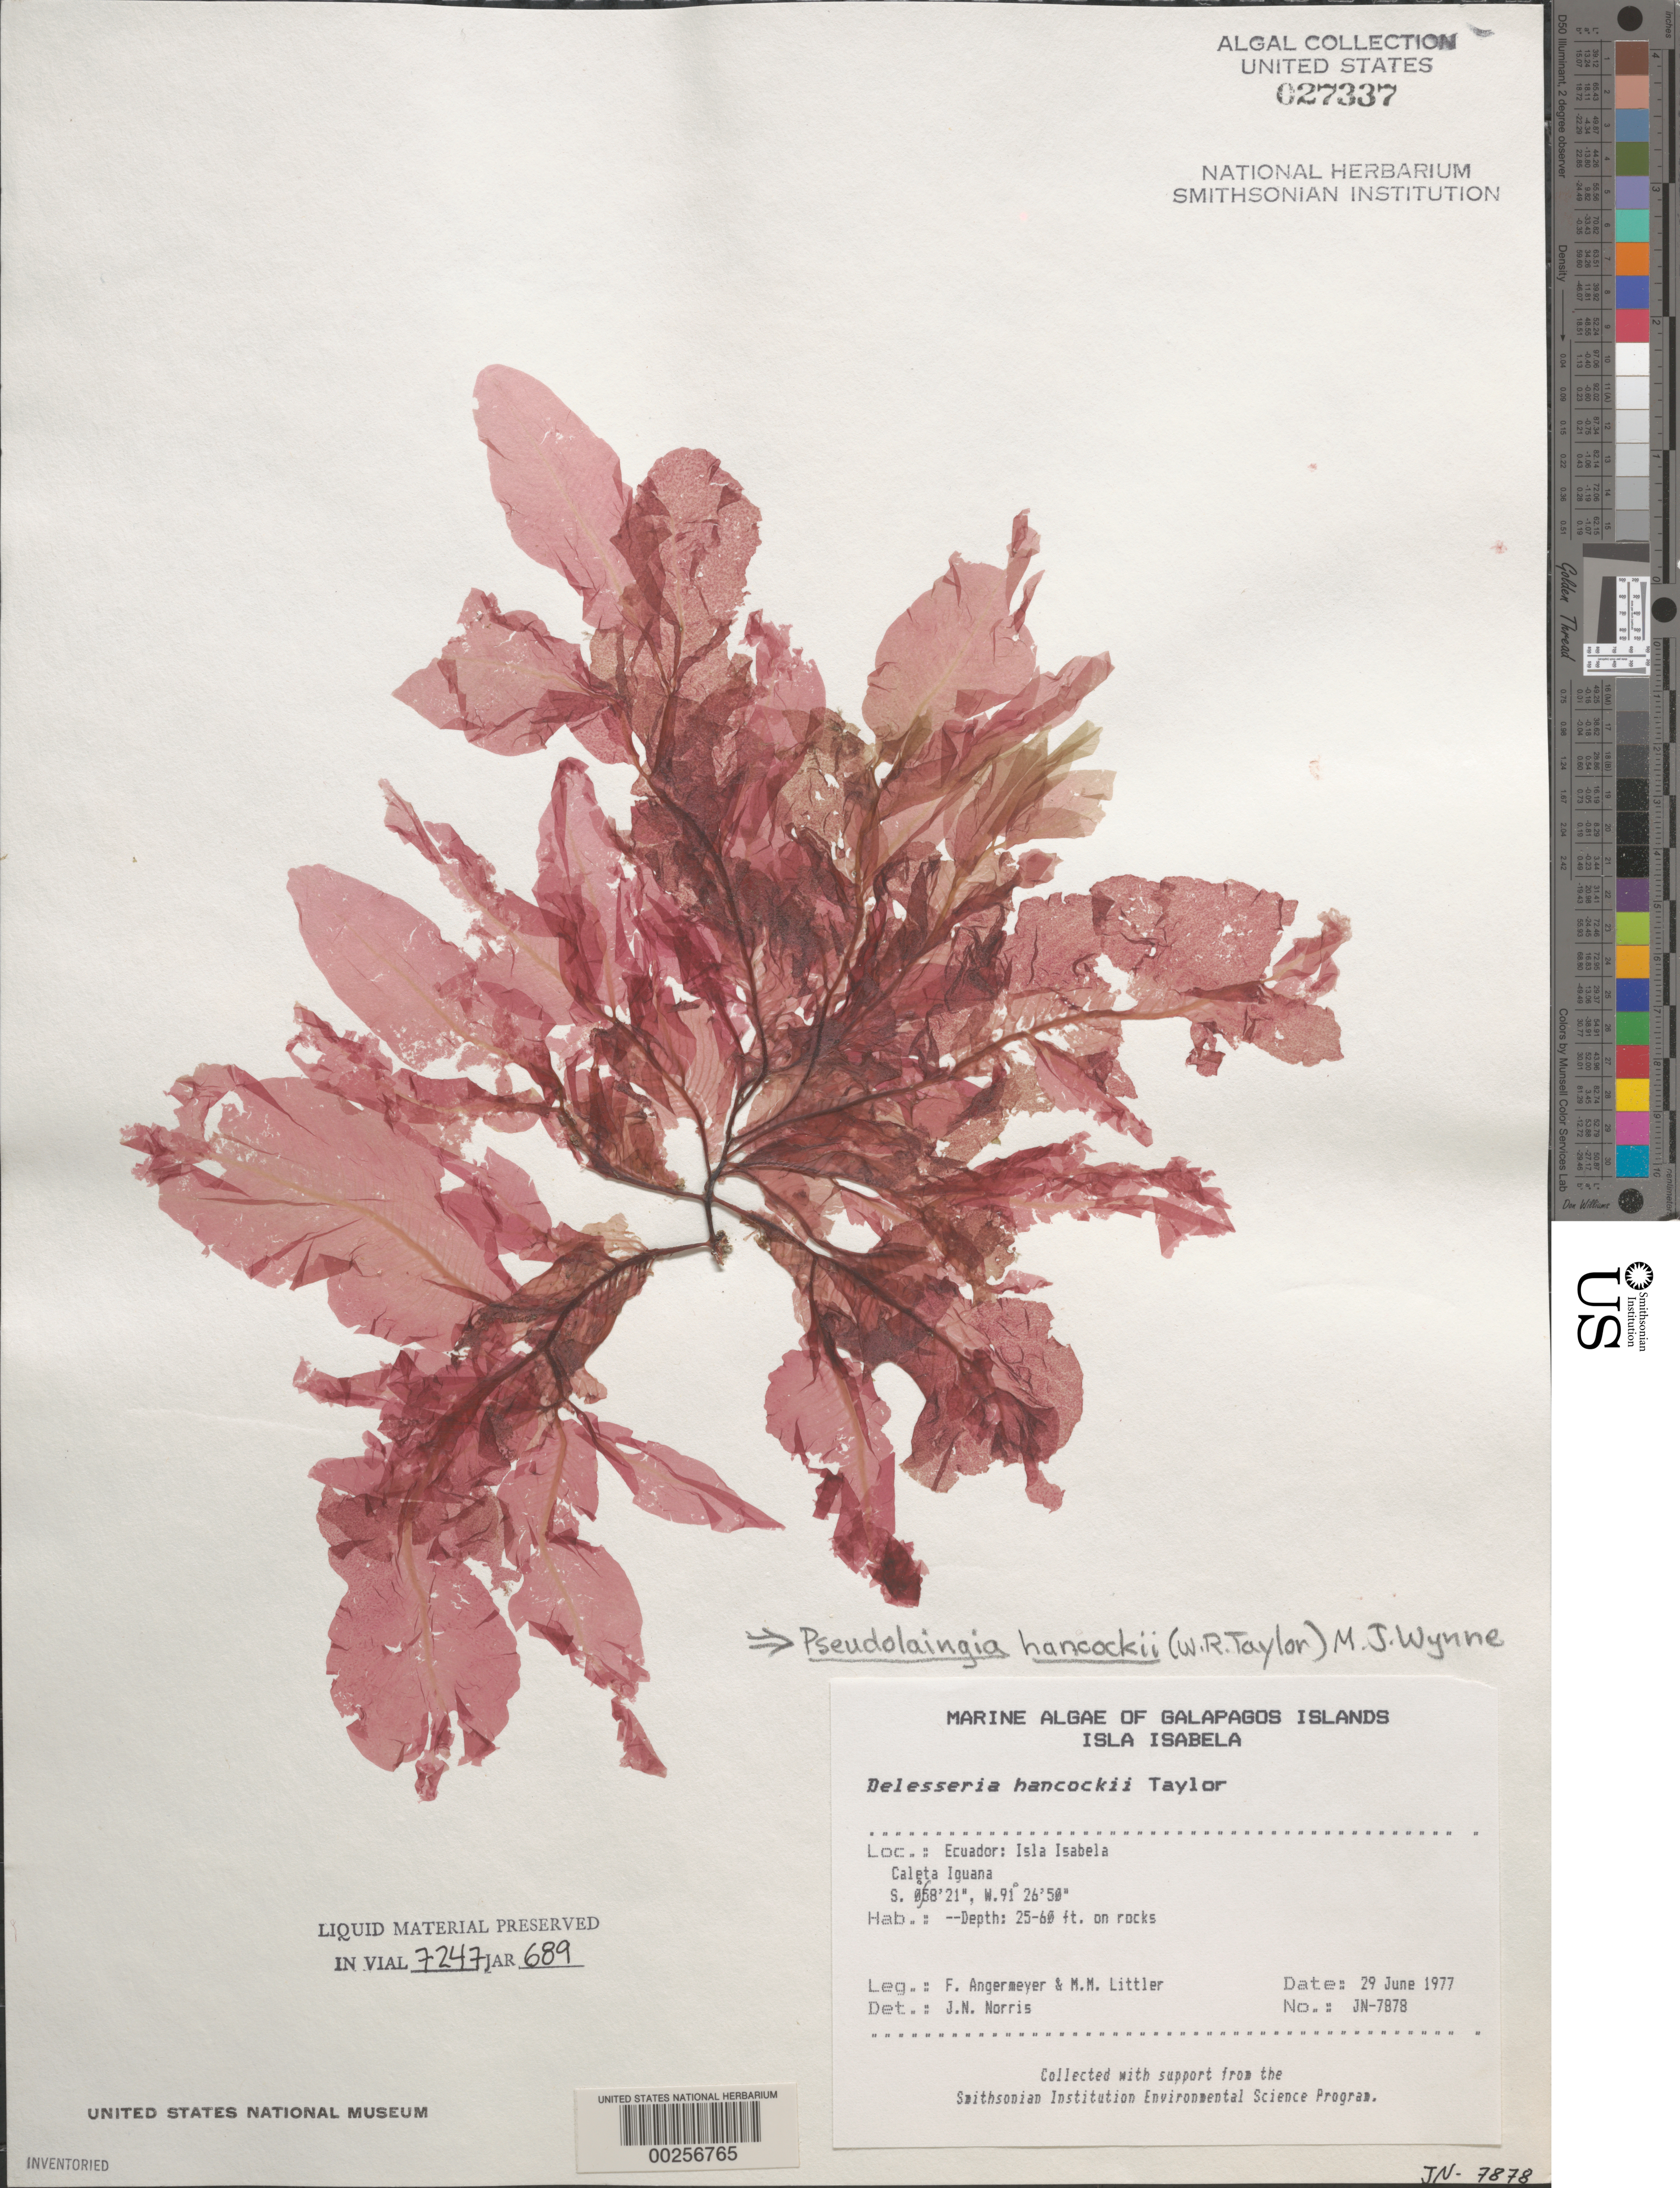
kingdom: Plantae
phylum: Rhodophyta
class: Florideophyceae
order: Ceramiales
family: Delesseriaceae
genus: Paraglossum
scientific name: Paraglossum hancockii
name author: (W.R. Taylor) M.J. Wynne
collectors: F. Angermeyer & M. M. Littler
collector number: JN-7878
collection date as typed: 29 Jun 1977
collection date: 1977-06-29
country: Ecuador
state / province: Colón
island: Isabela [Albemarle]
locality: Caleta Iguana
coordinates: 0 58'21"S, 91 26'50"W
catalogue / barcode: US 27337